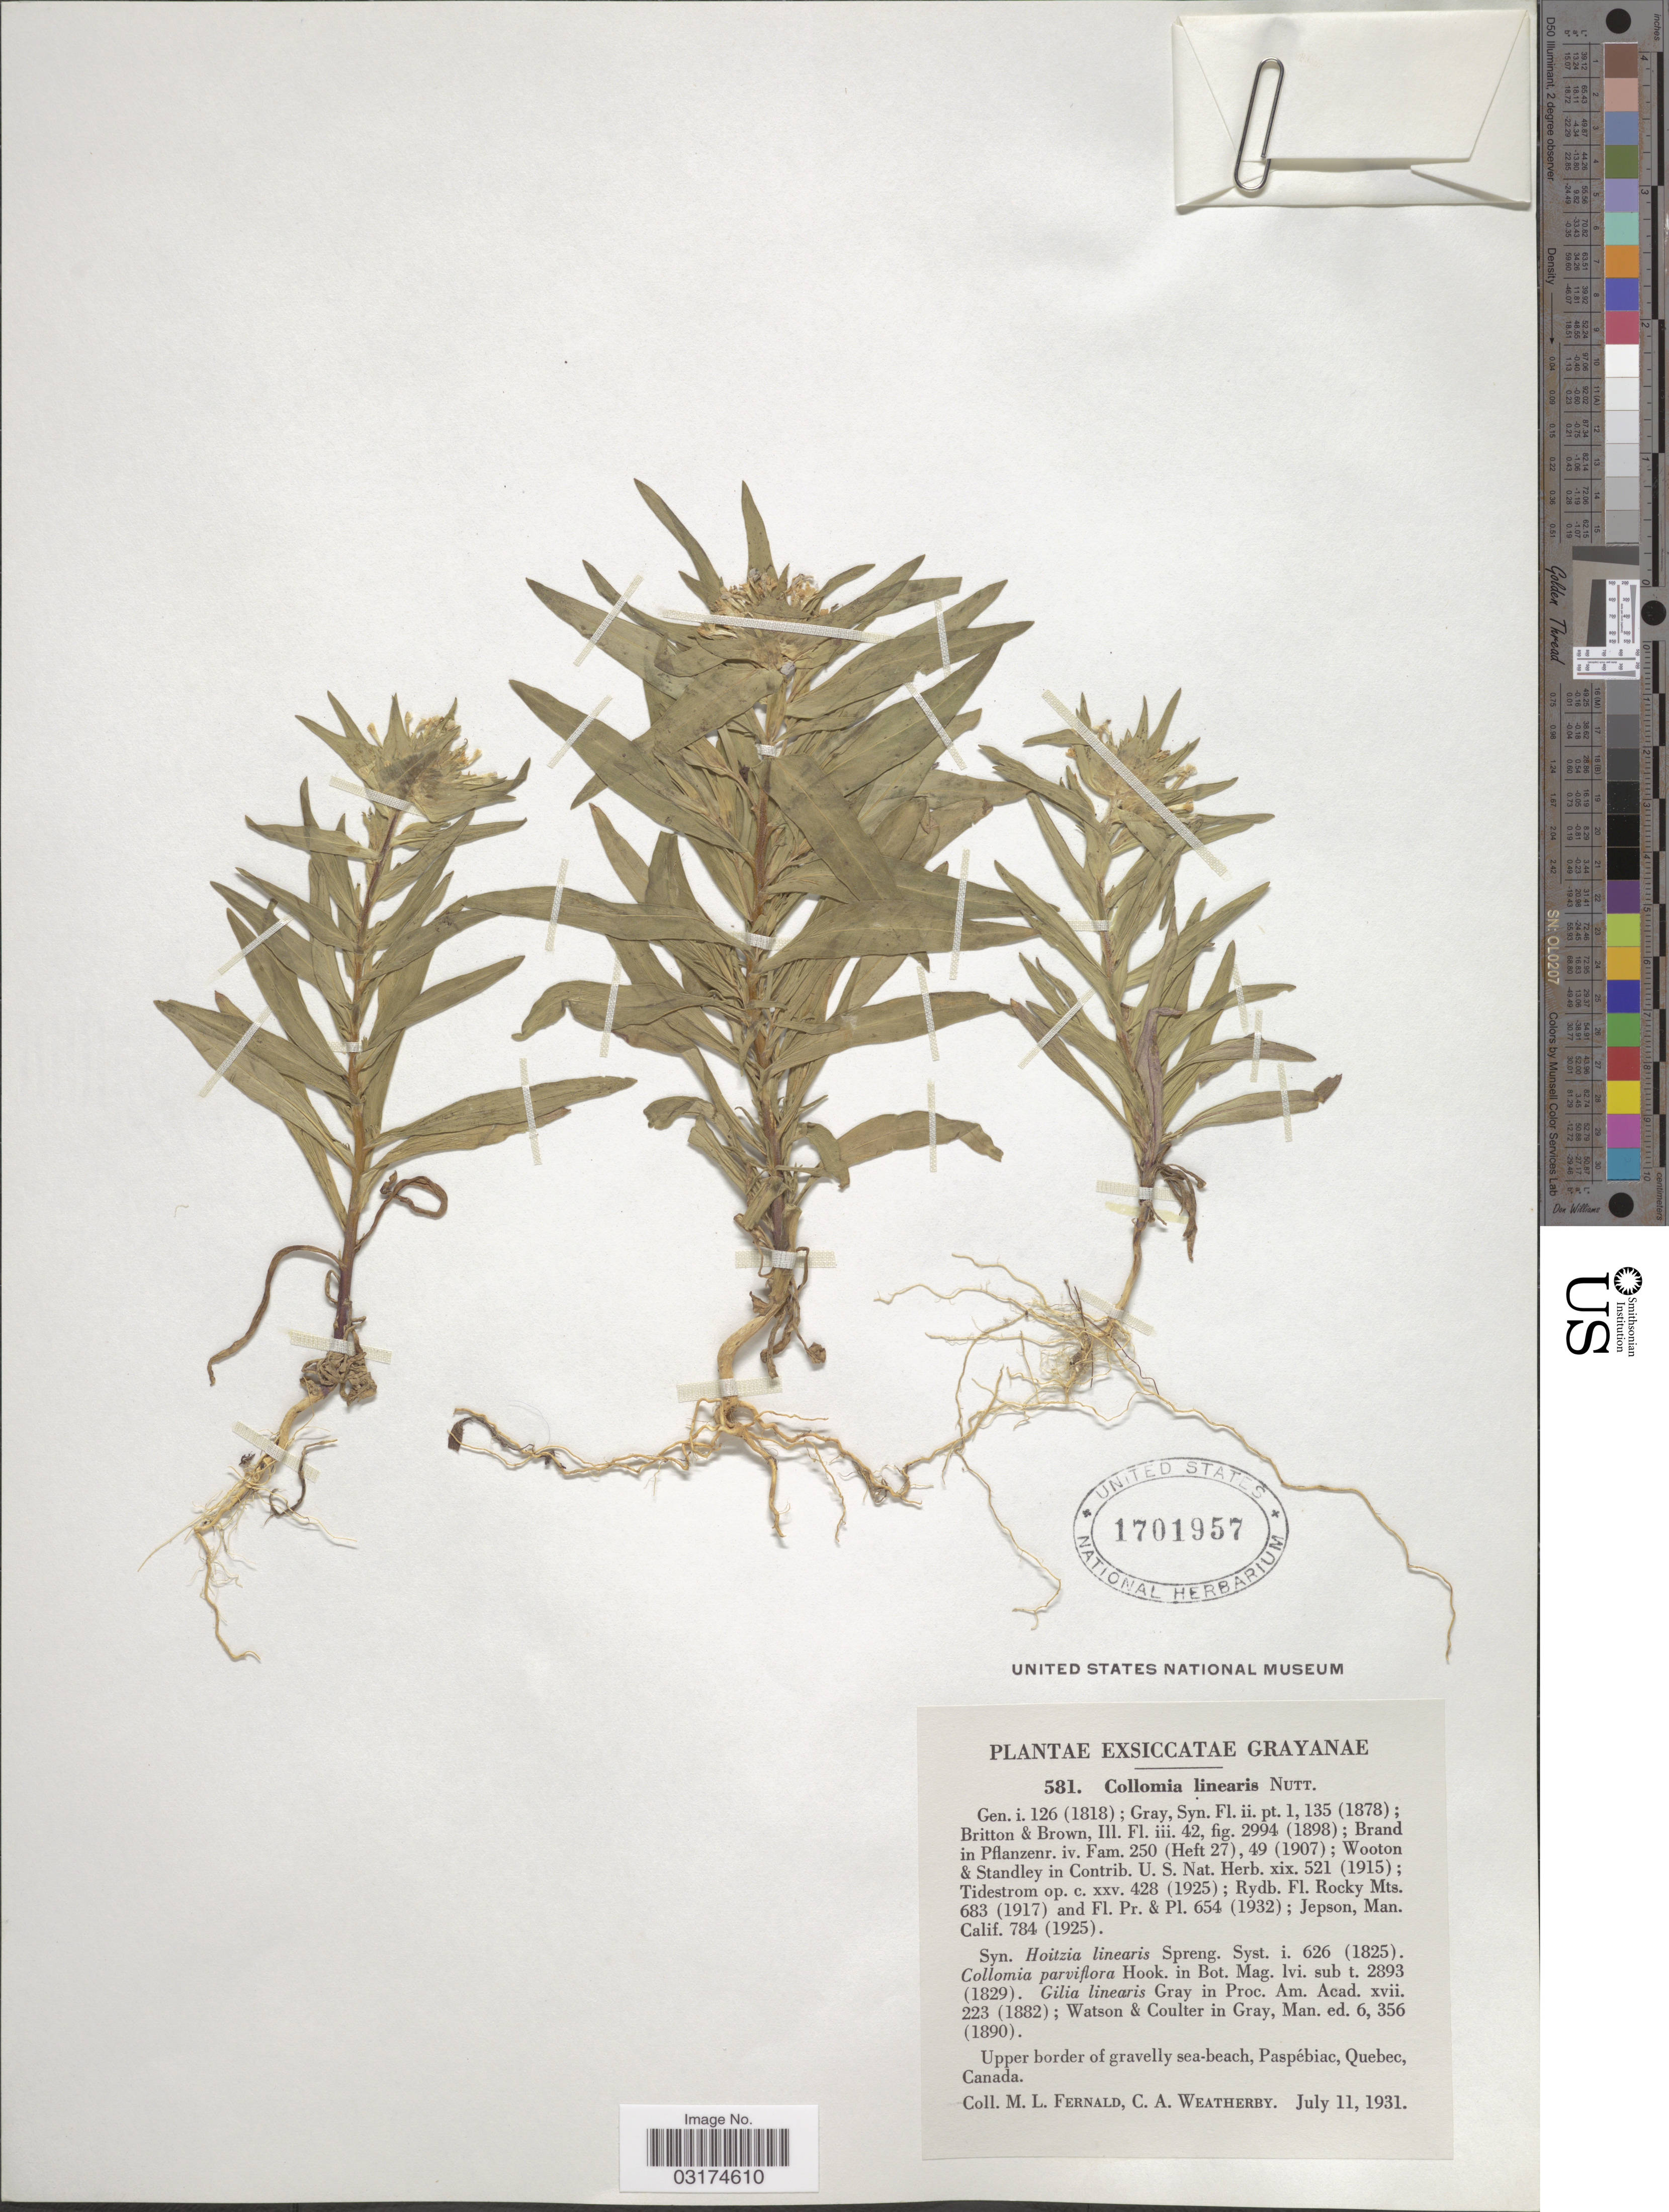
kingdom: Plantae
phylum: Tracheophyta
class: Magnoliopsida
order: Ericales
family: Polemoniaceae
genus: Collomia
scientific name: Collomia linearis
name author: Nutt.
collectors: M. L. Fernald & C. A. Weatherby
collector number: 581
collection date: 1931-07-11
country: Canada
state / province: Quebec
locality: Upper border of gravelly sea-beach, Paspébiac.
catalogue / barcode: US 1701957